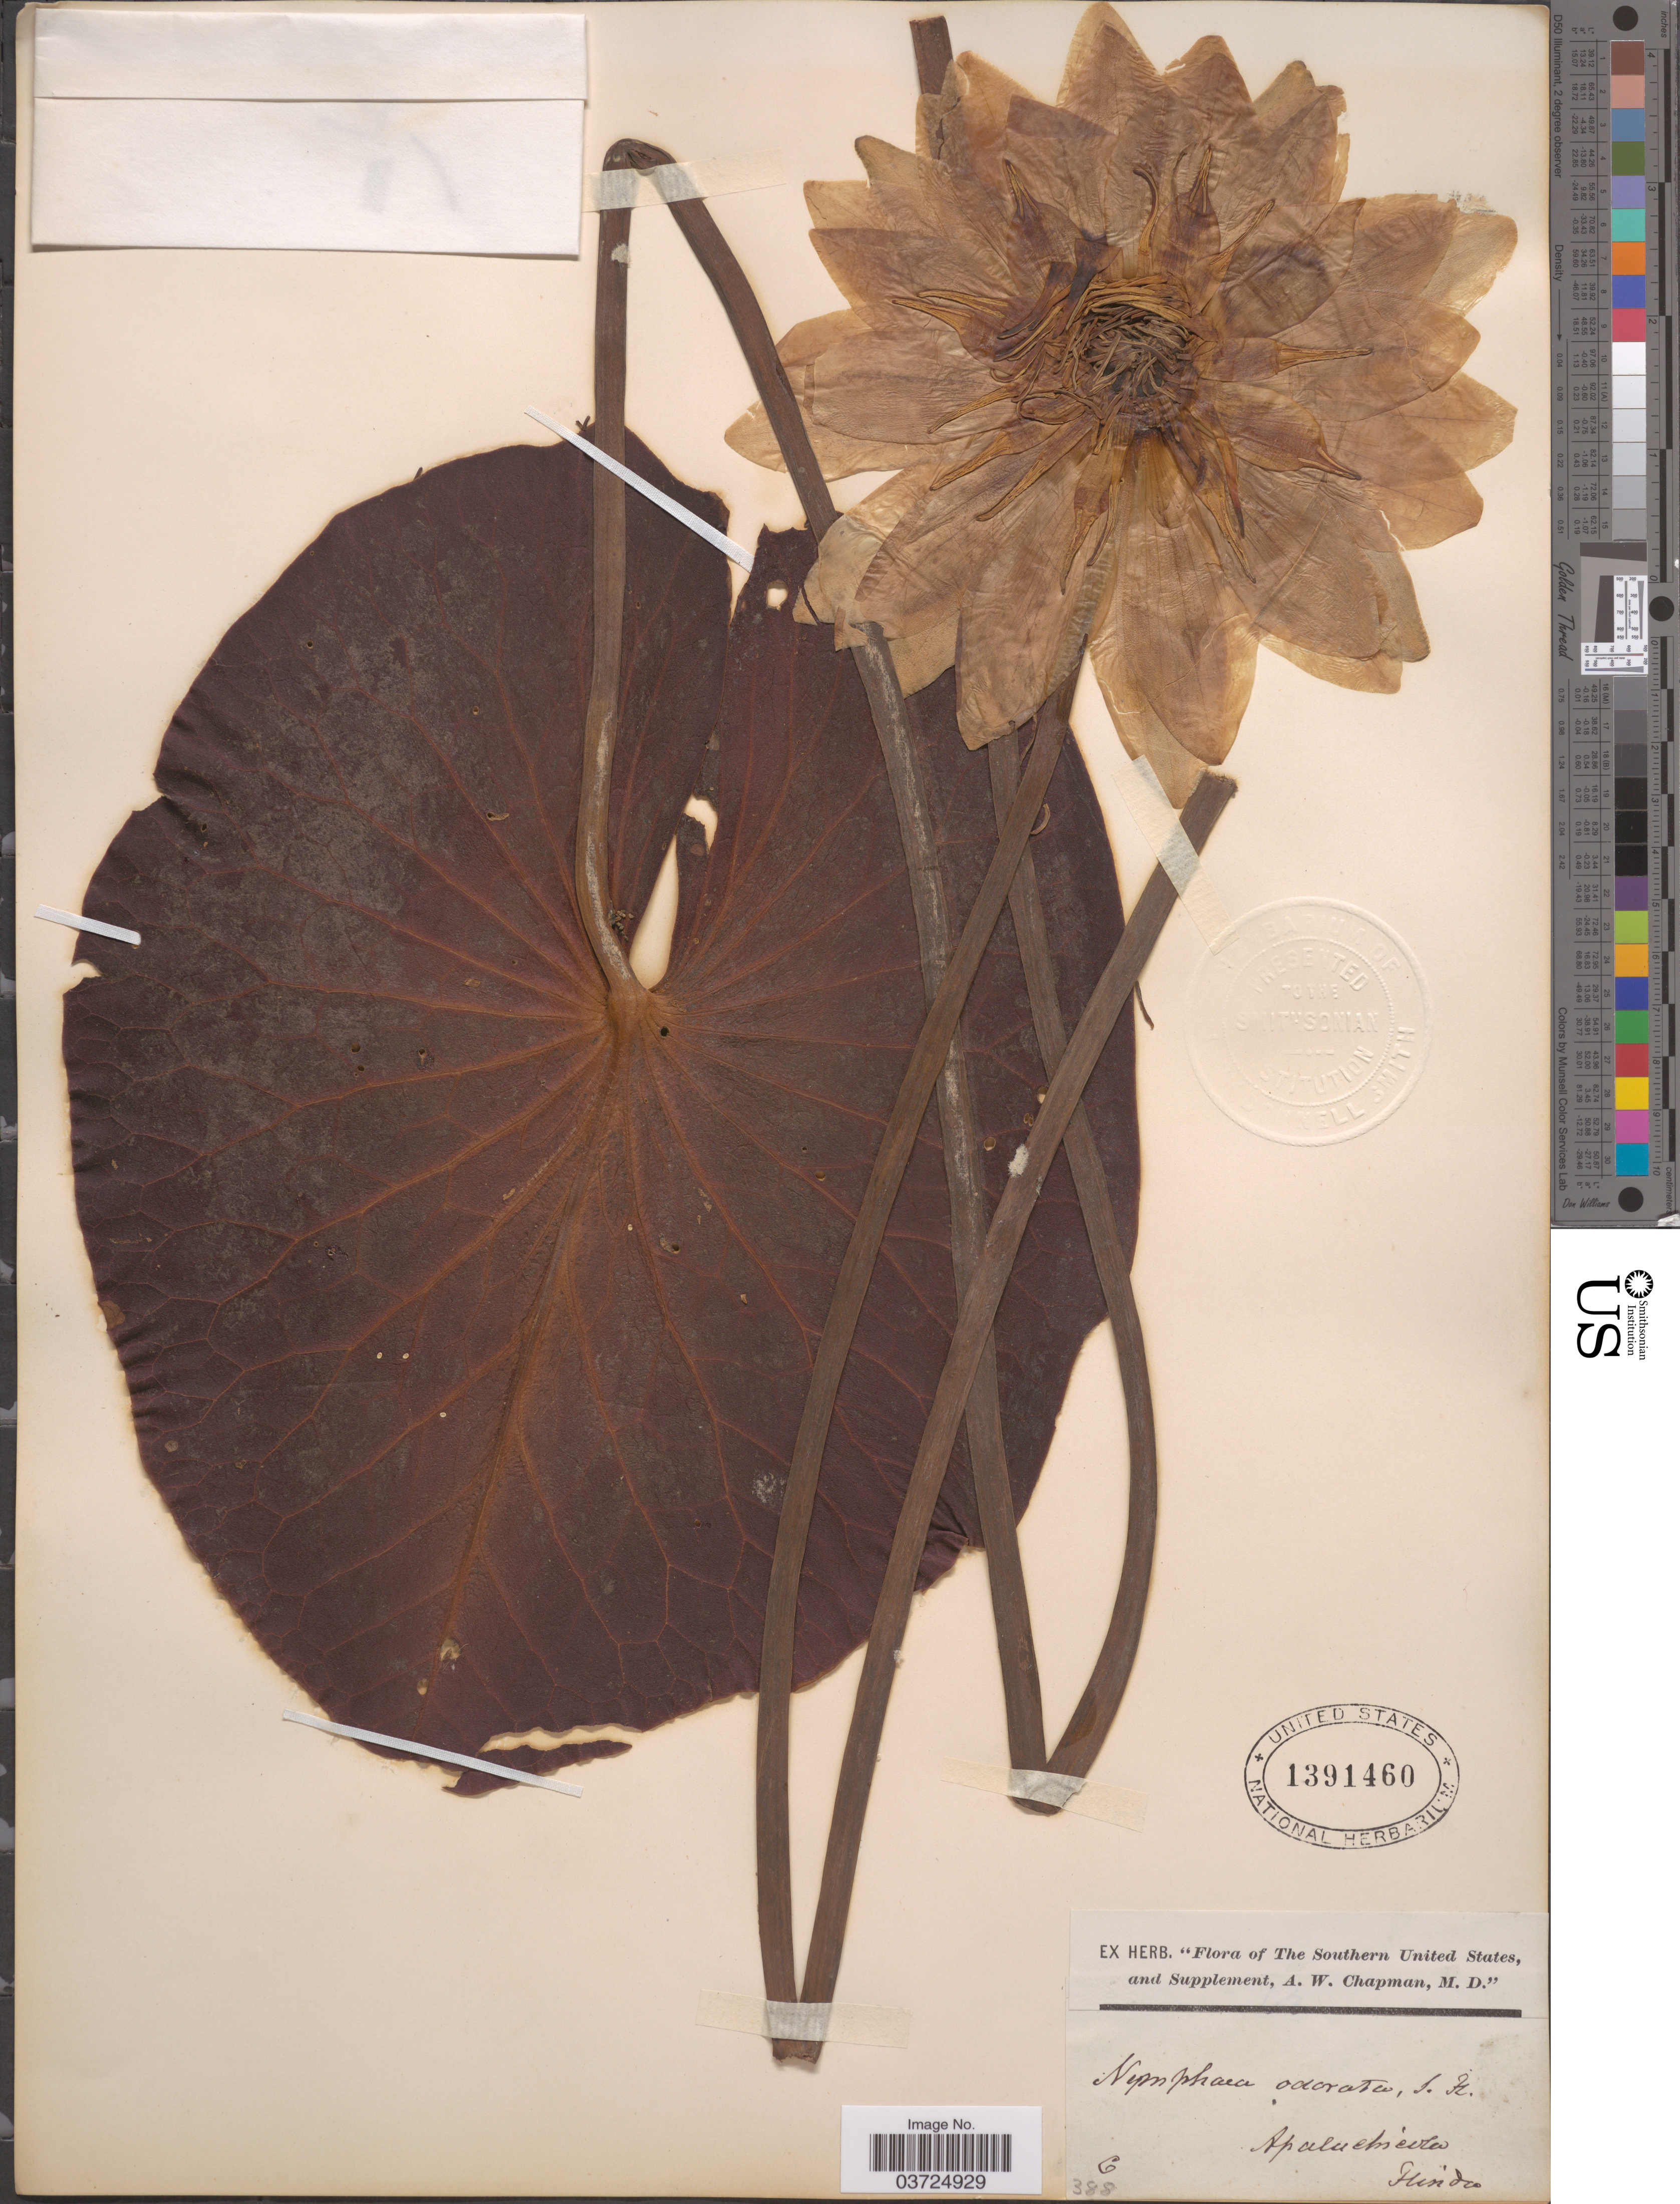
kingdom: Plantae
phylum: Tracheophyta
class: Magnoliopsida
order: Nymphaeales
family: Nymphaeaceae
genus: Nymphaea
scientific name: Nymphaea odorata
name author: Aiton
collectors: ex herb. A.W. Chapman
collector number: C*?388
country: United States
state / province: Florida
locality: Apalachicola.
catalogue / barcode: US 1391460